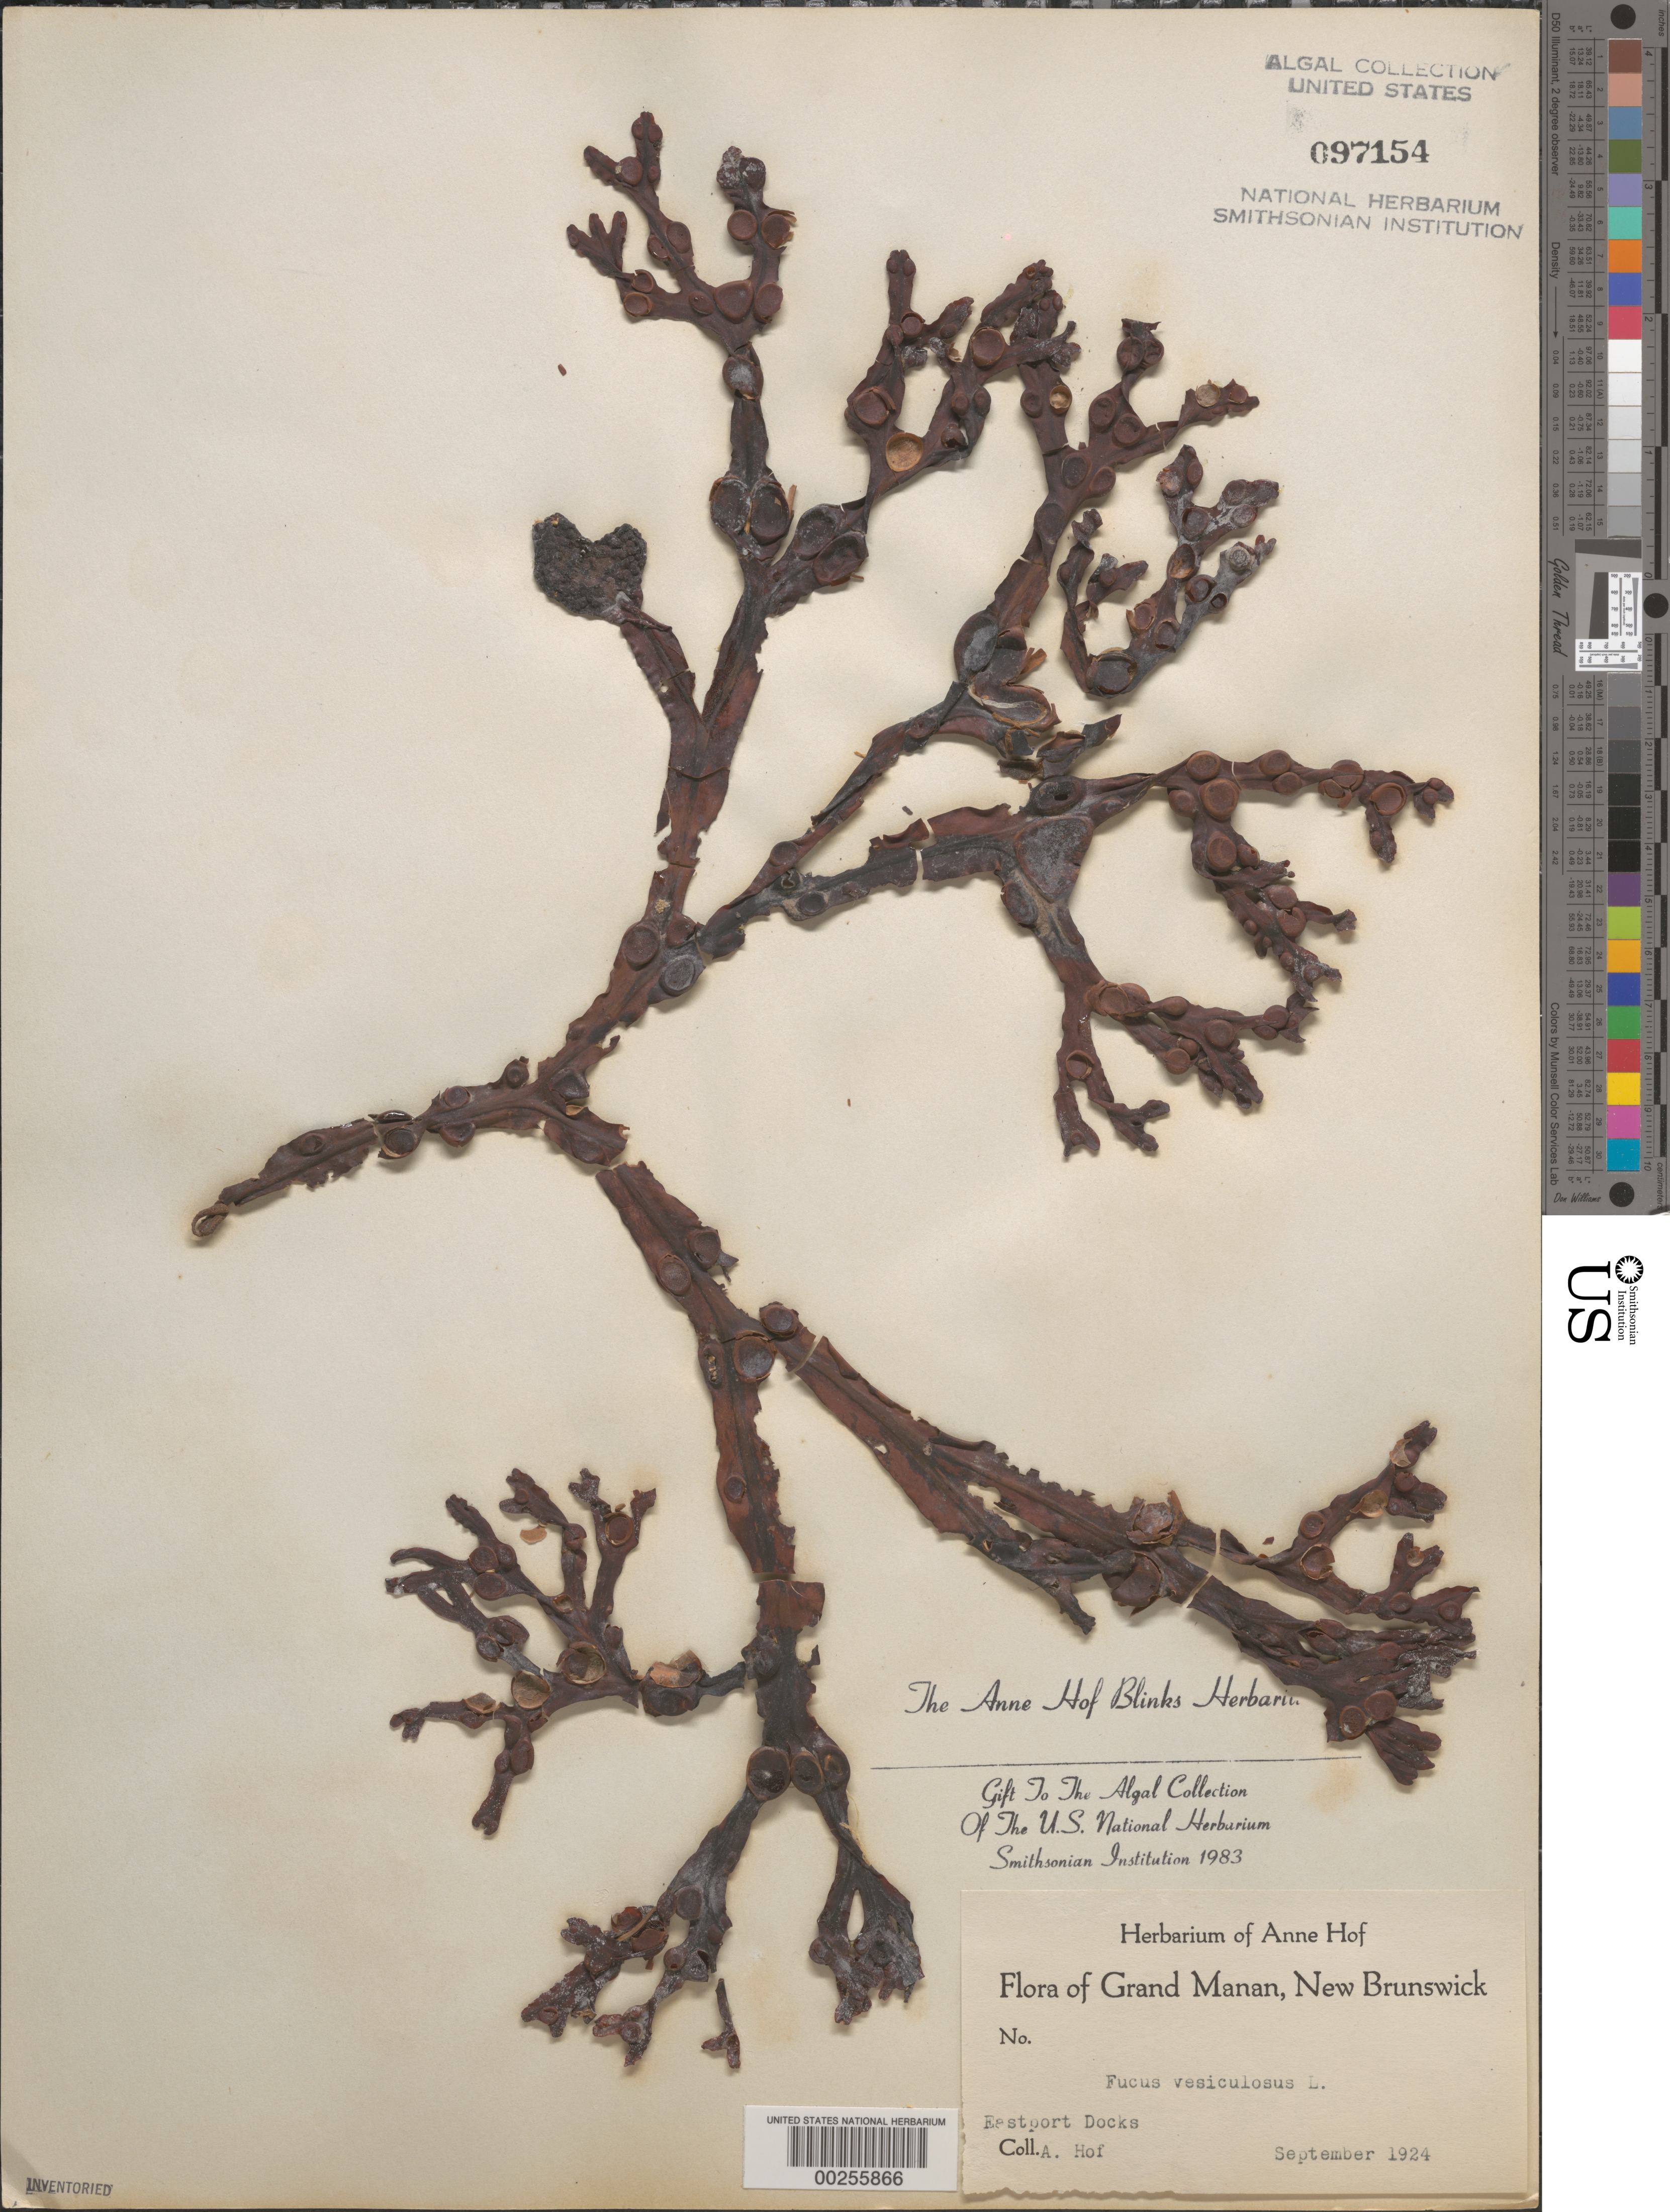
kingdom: Chromista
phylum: Ochrophyta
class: Phaeophyceae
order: Fucales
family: Fucaceae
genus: Fucus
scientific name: Fucus vesiculosus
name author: L.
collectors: A. Blinks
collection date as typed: Sep 1924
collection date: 1924-09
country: Canada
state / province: New Brunswick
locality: Grand manan, eastport docks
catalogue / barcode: US 97154